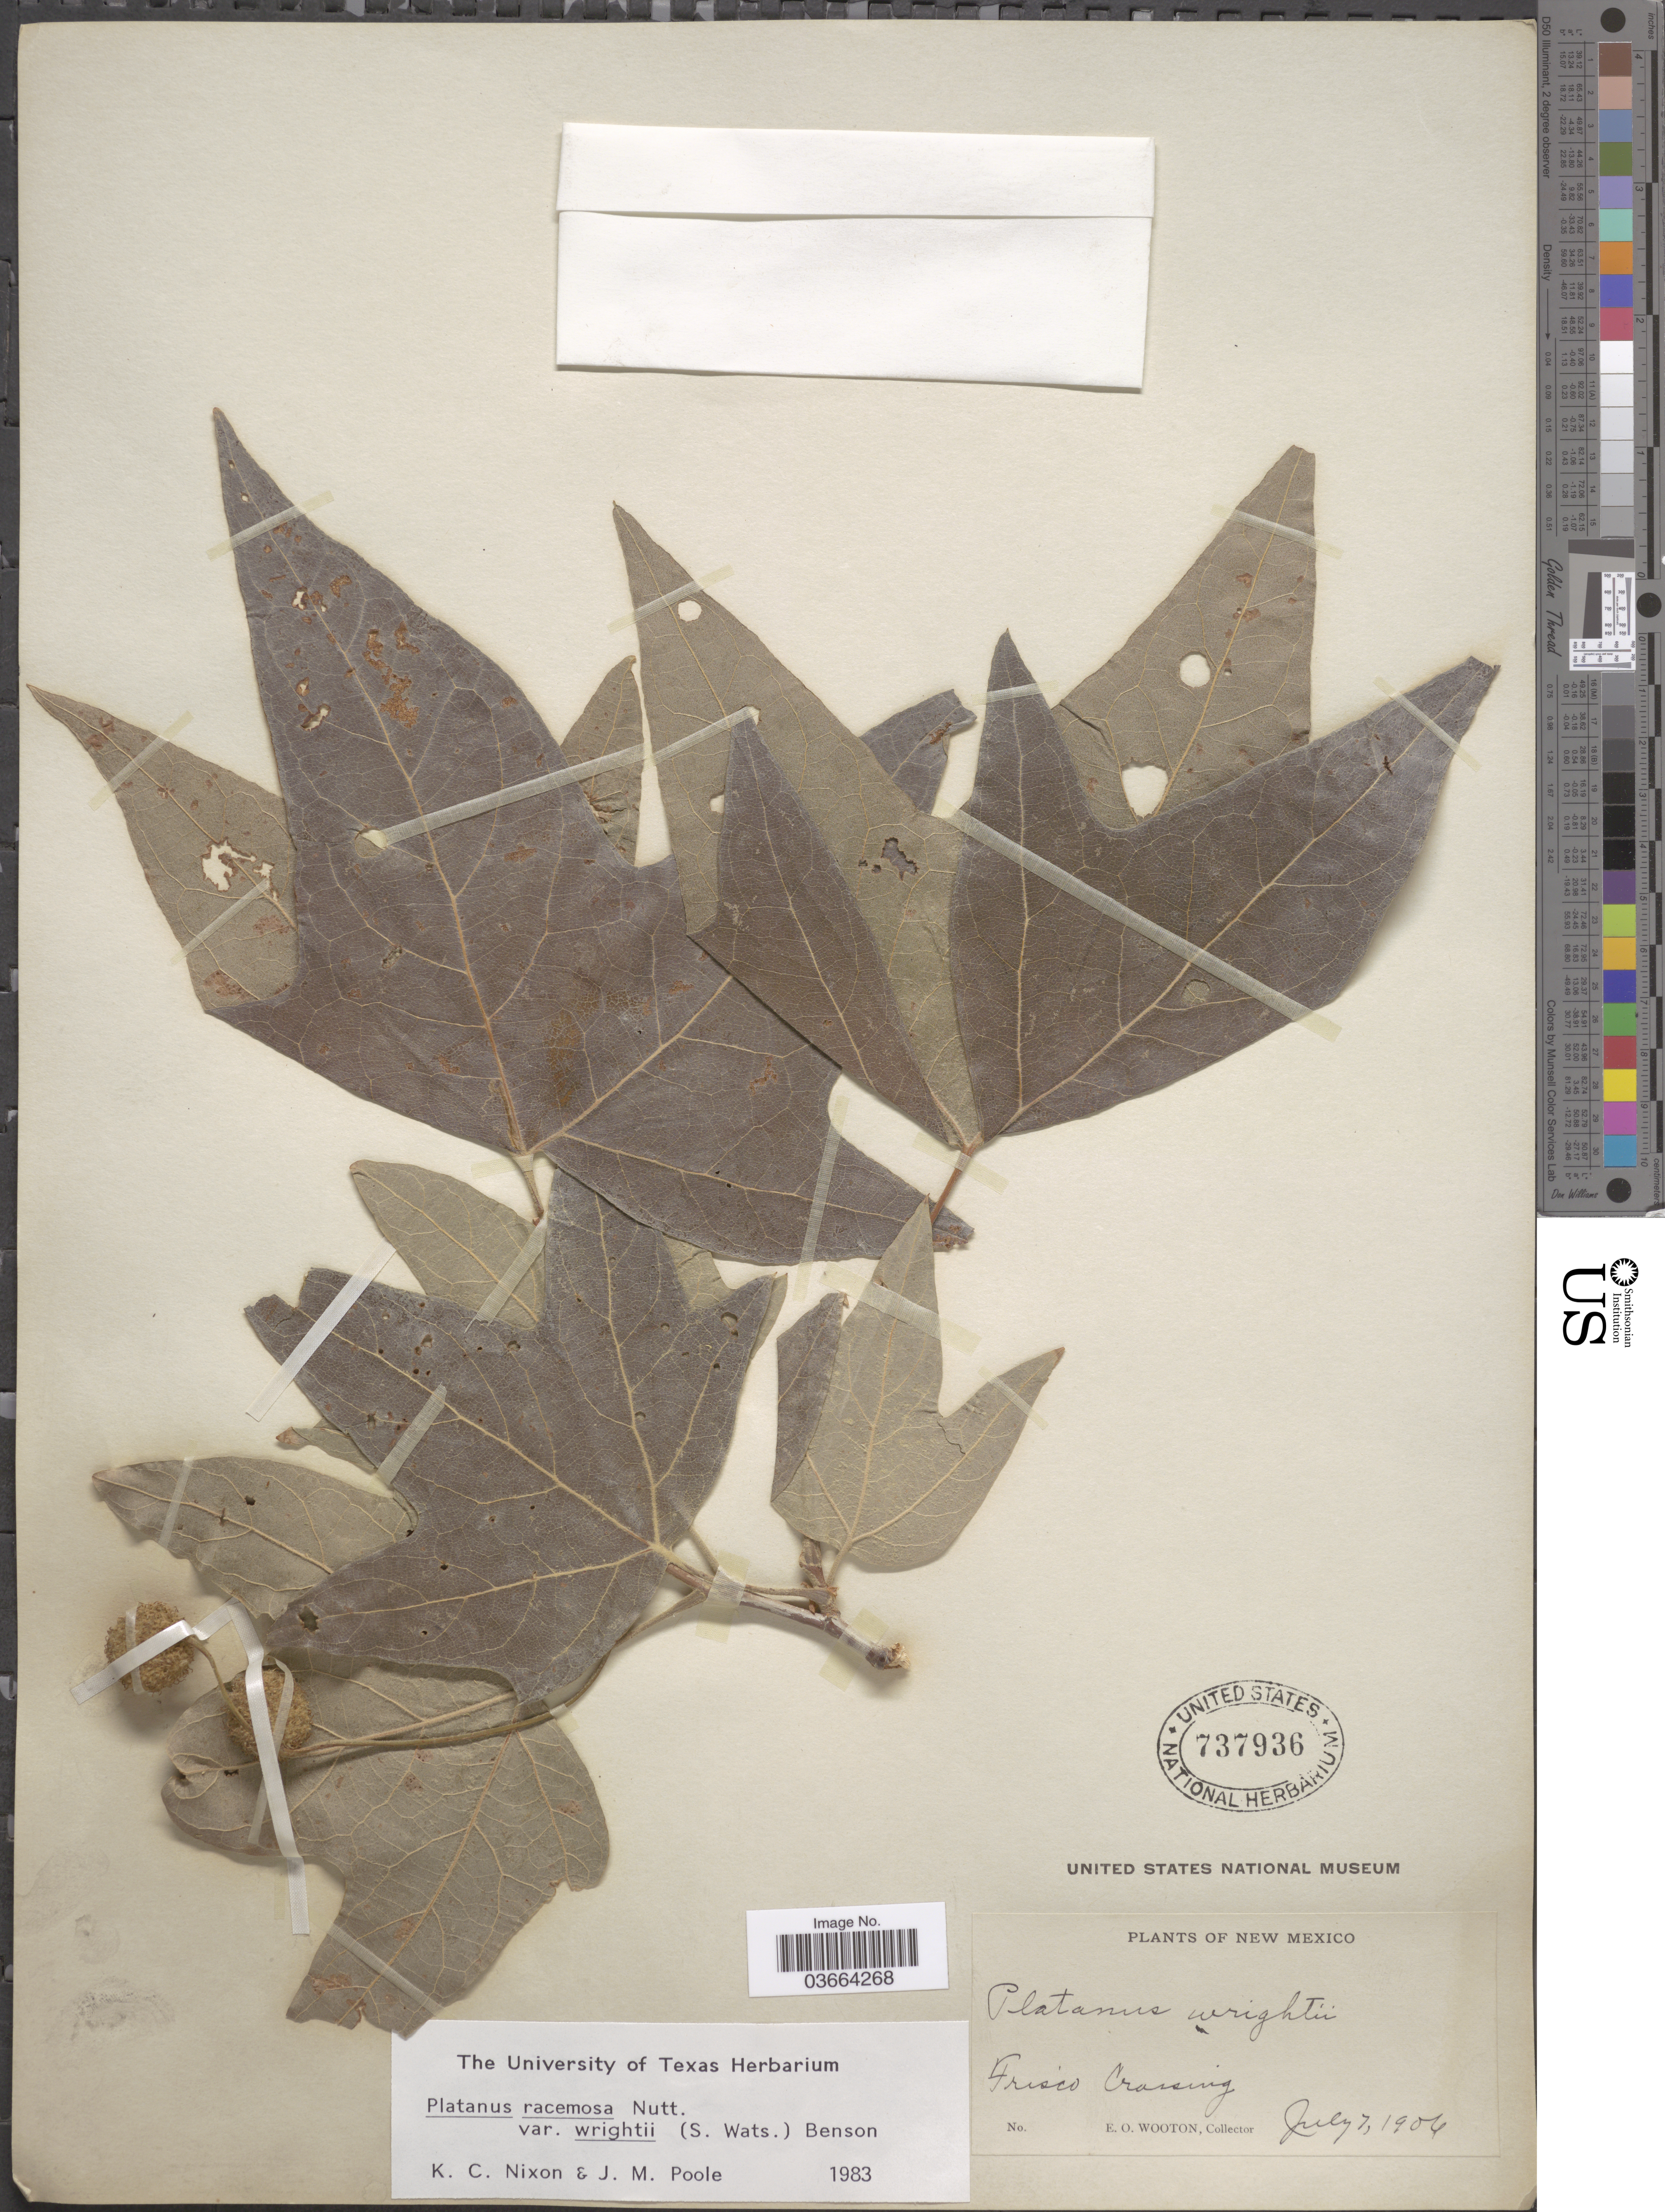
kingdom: Plantae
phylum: Tracheophyta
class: Magnoliopsida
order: Proteales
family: Platanaceae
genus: Platanus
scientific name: Platanus racemosa var. wrightii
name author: (S. Watson) L.D. Benson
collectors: E. O. Wooton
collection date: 1906-07-07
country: United States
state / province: New Mexico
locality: Frisco Crossing.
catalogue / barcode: US 737936